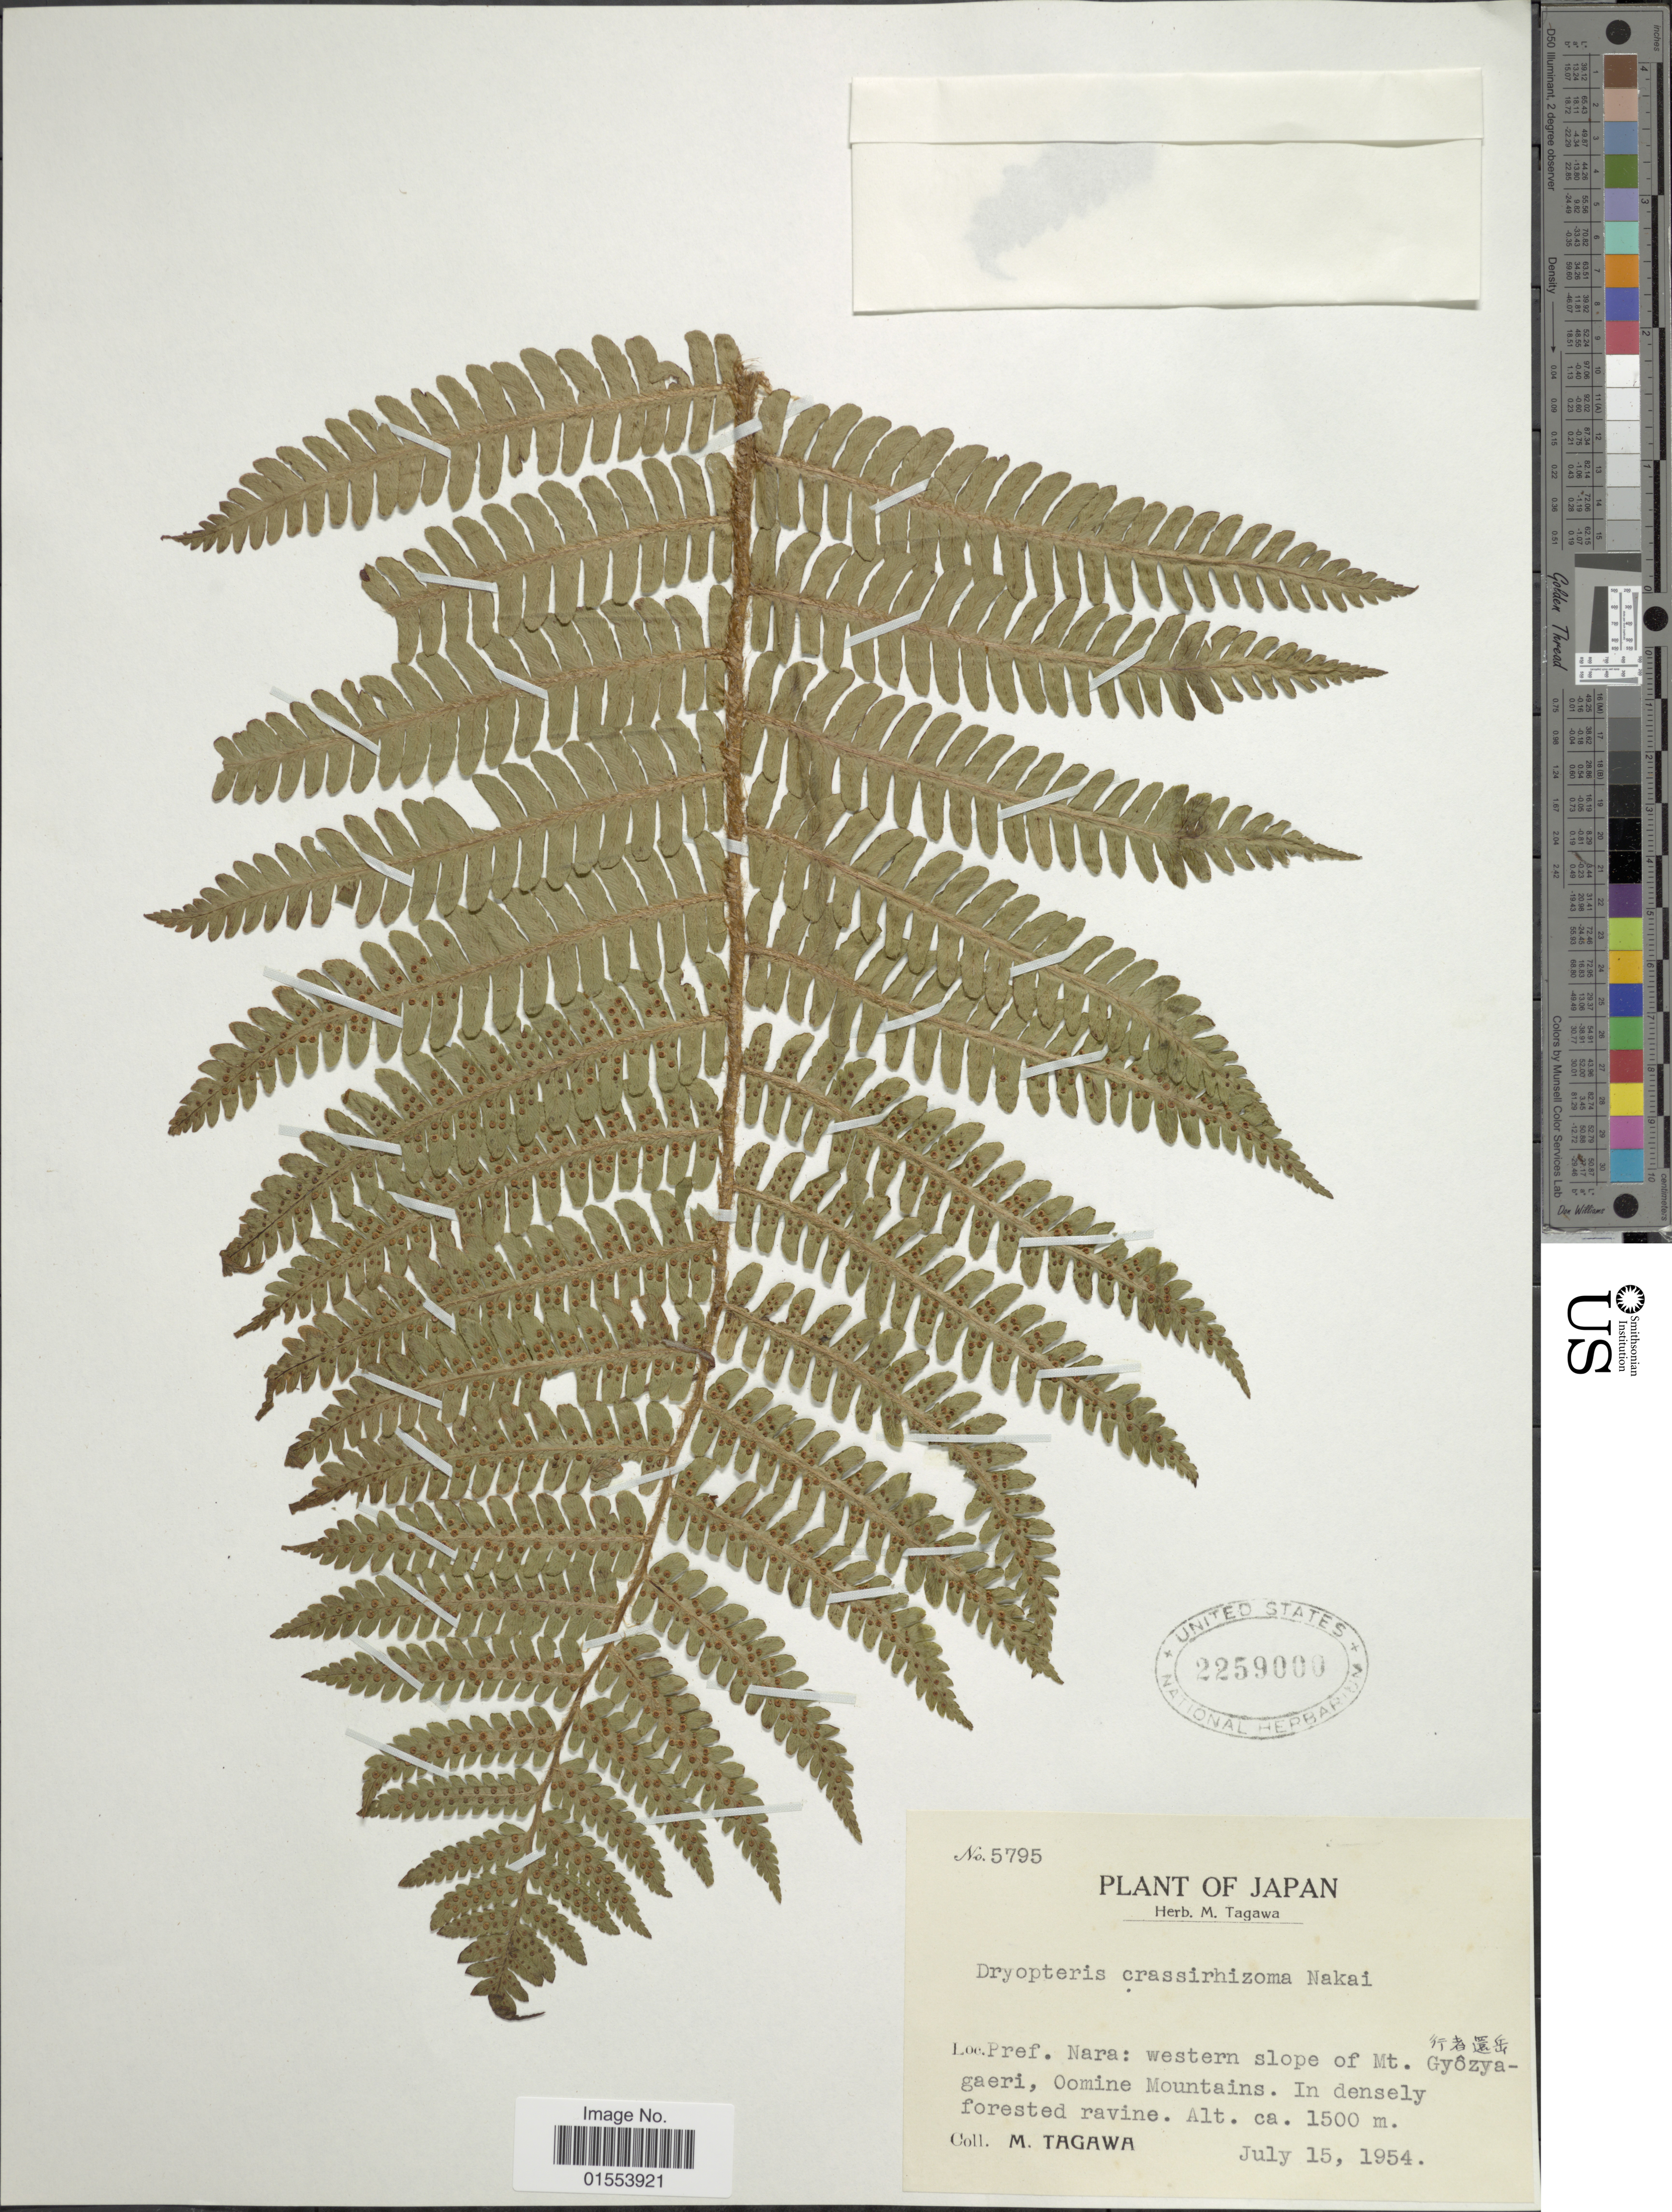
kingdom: Plantae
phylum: Tracheophyta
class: Polypodiopsida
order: Polypodiales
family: Dryopteridaceae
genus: Dryopteris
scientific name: Dryopteris crassirhizoma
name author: Nakai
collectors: M. Tagawa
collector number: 5795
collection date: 1954-07-15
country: Japan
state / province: Nara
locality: Japan. Pref. Nara: western slope of Mt. Gyozyagaeri, Oomine Mountains.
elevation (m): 1500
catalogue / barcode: US 2259000